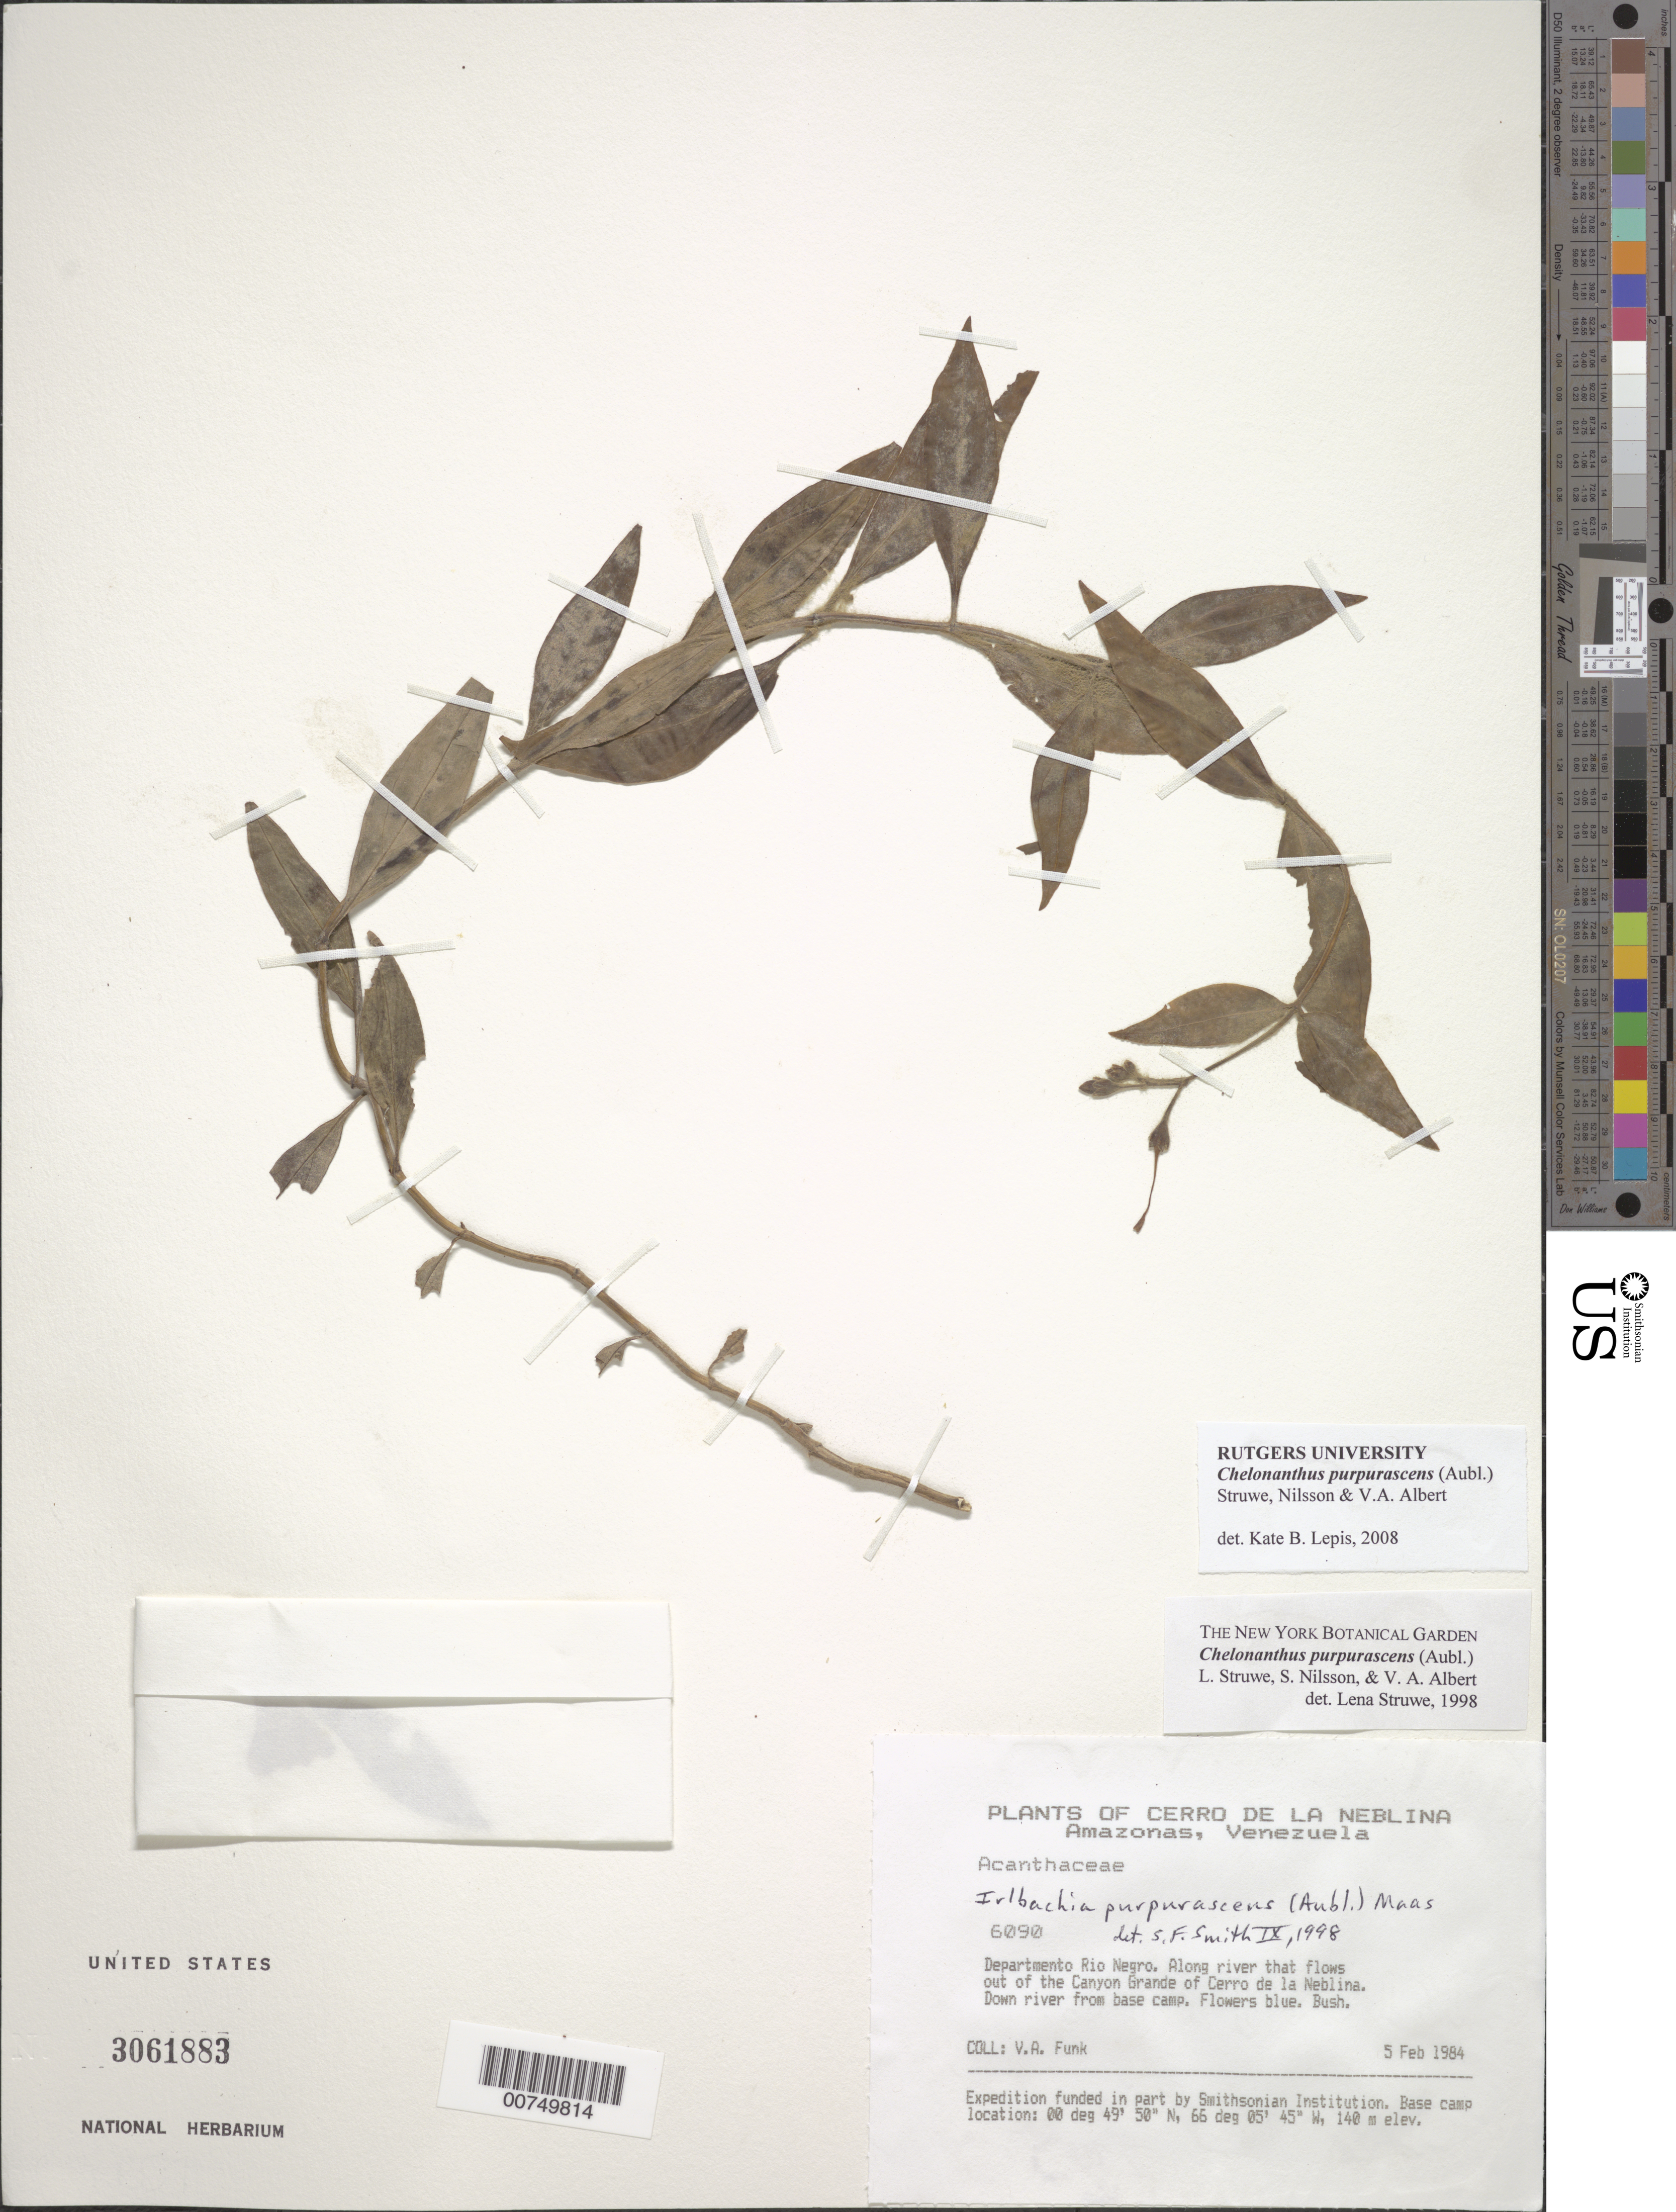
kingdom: Plantae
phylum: Tracheophyta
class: Magnoliopsida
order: Gentianales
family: Gentianaceae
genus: Chelonanthus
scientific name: Chelonanthus purpurascens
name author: (Aubl.) Struwe et al.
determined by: Struwe, L.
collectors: V. Funk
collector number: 6090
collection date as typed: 5 Feb 1984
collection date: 1984-02-05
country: Venezuela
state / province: Amazonas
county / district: Río Negro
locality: Canyon Grande, Cerro de la Neblina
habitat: Down river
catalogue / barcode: US 3061883